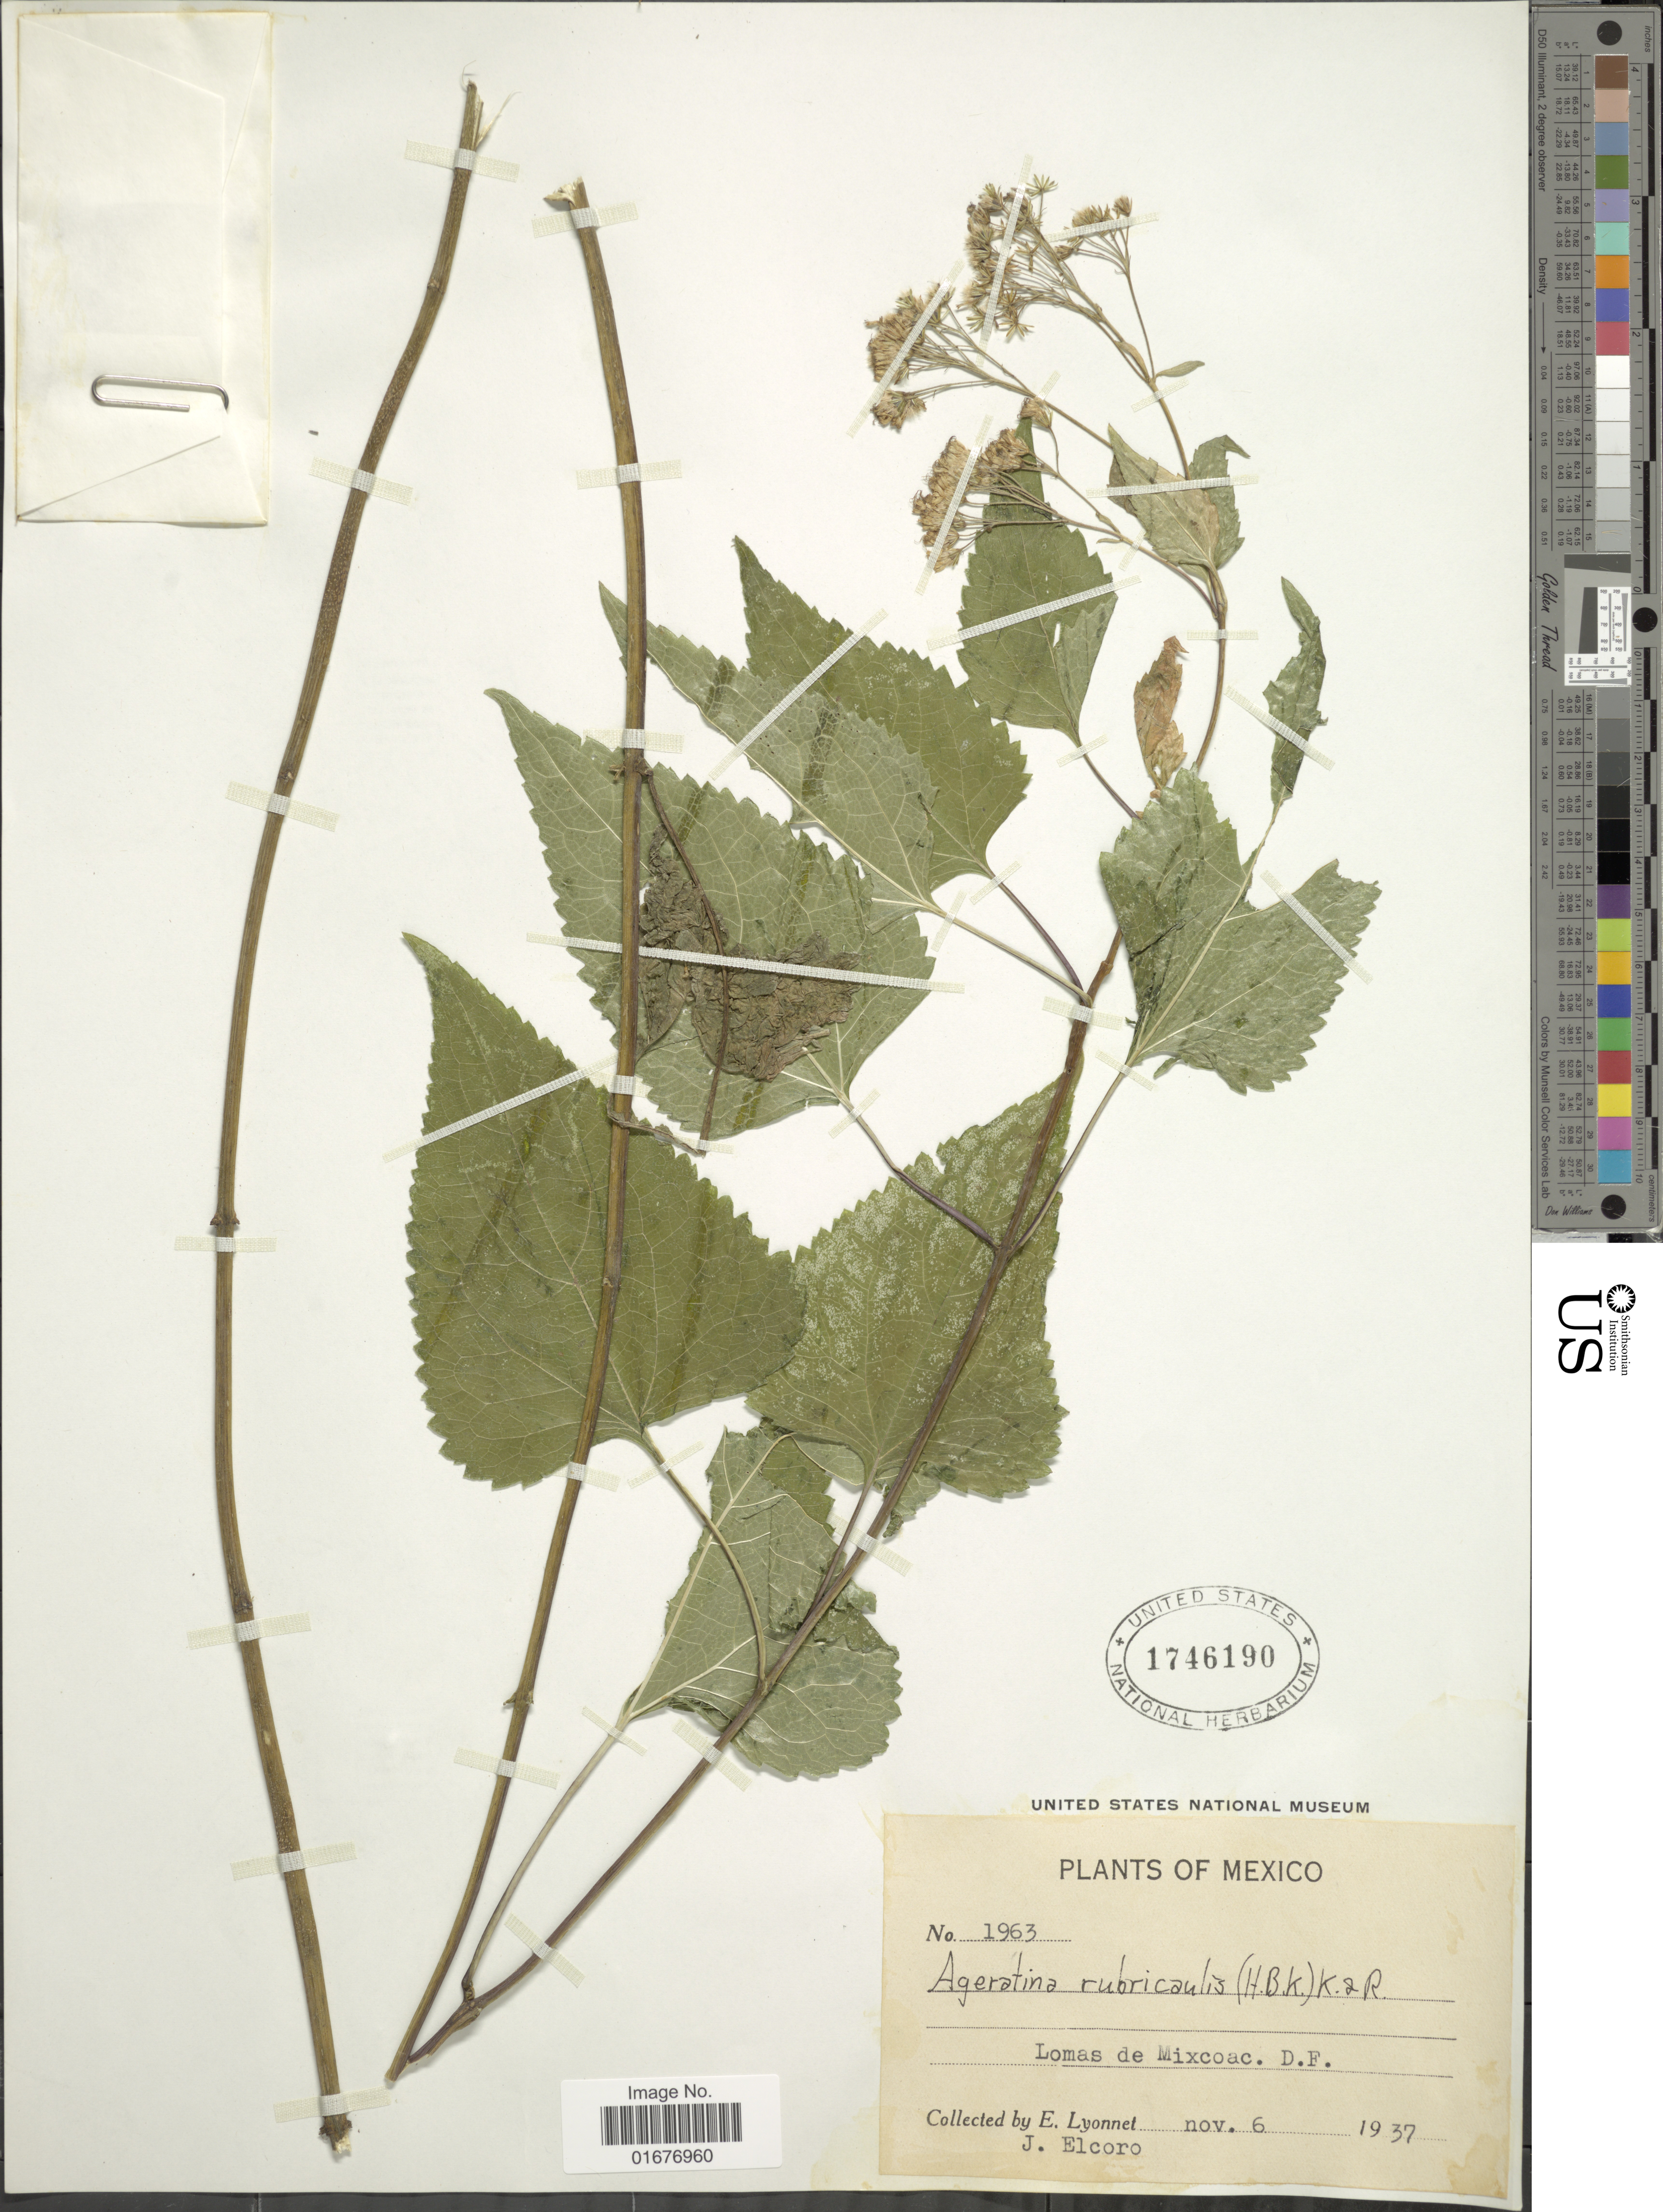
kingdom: Plantae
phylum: Tracheophyta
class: Magnoliopsida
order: Asterales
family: Asteraceae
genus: Ageratina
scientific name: Ageratina triangulata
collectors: E. Lyonnet & J. Elcoro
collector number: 1963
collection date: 1937-11-06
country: Mexico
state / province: Distrito Federal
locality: Lomas de Mixcoac, D. F.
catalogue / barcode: US 1746190